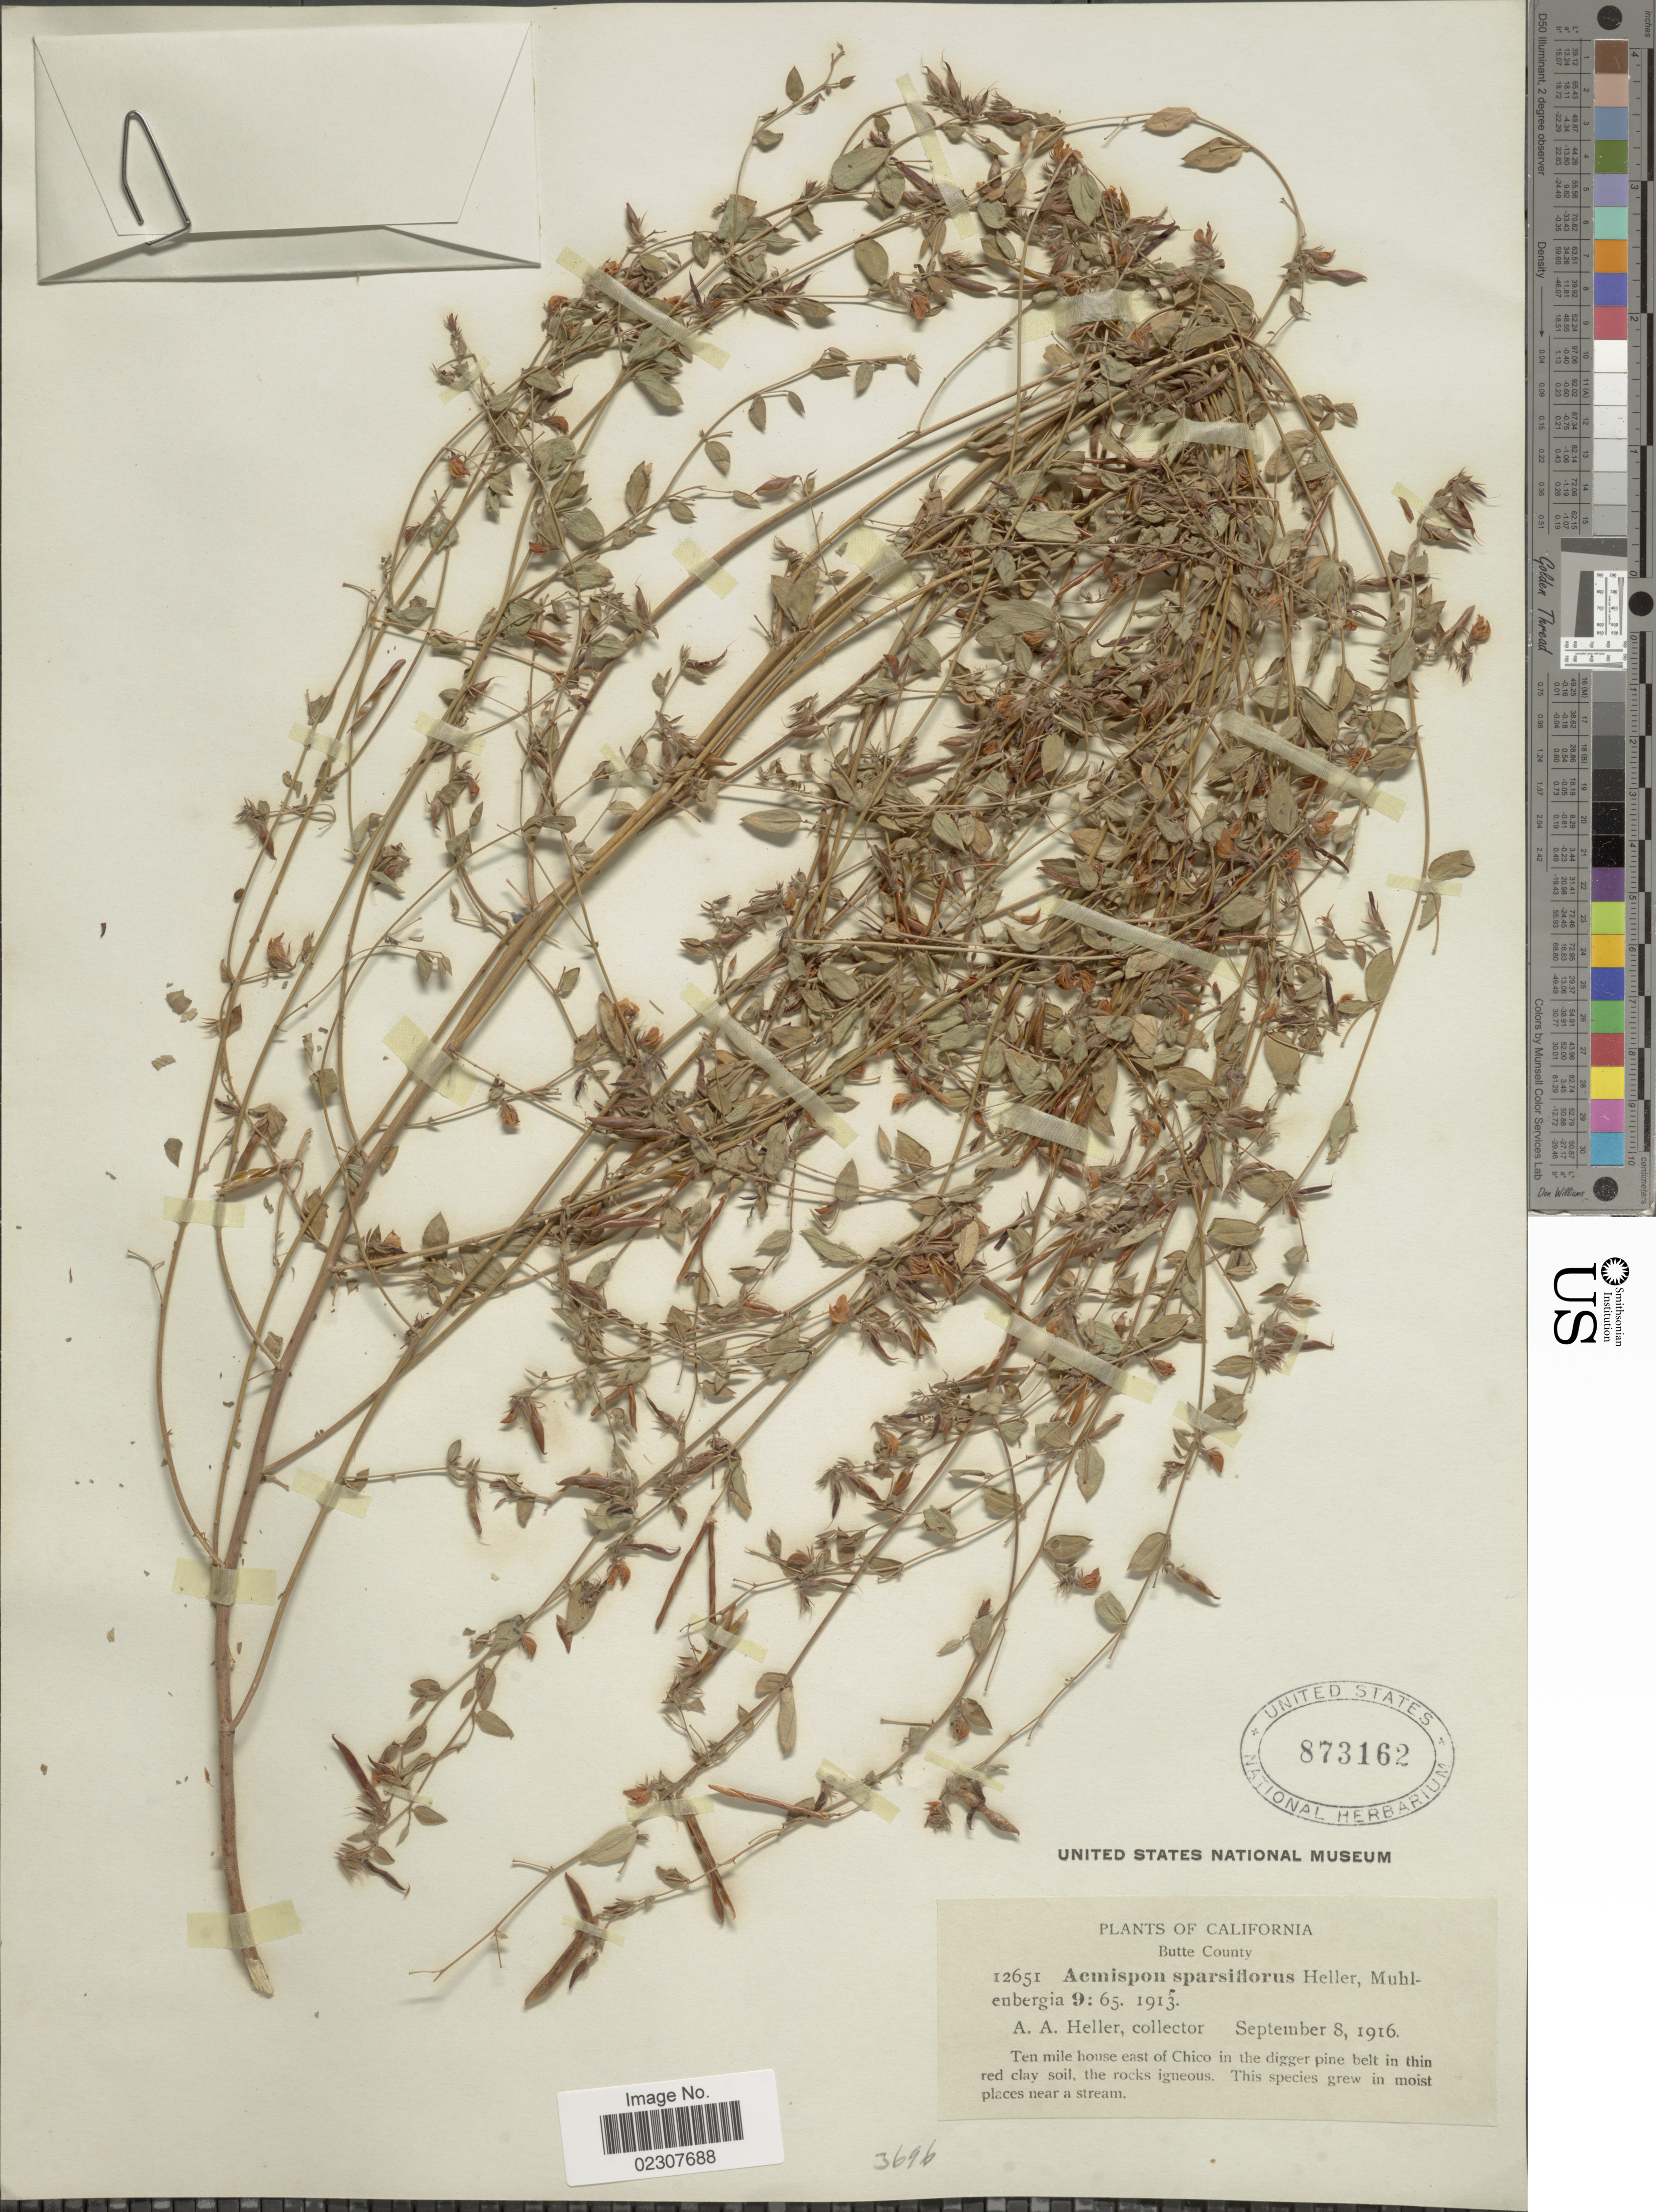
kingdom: Plantae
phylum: Tracheophyta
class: Magnoliopsida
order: Fabales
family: Fabaceae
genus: Acmispon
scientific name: Acmispon sparsiflorus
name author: A. Heller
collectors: A. A. Heller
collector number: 12651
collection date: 1916-09-08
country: United States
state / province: California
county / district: Butte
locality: Butte County, Ten mile house east of Chico in the digger belt in thin red clay soil, the rocks igneous. This species grew in moist places near a stream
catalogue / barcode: US 873162